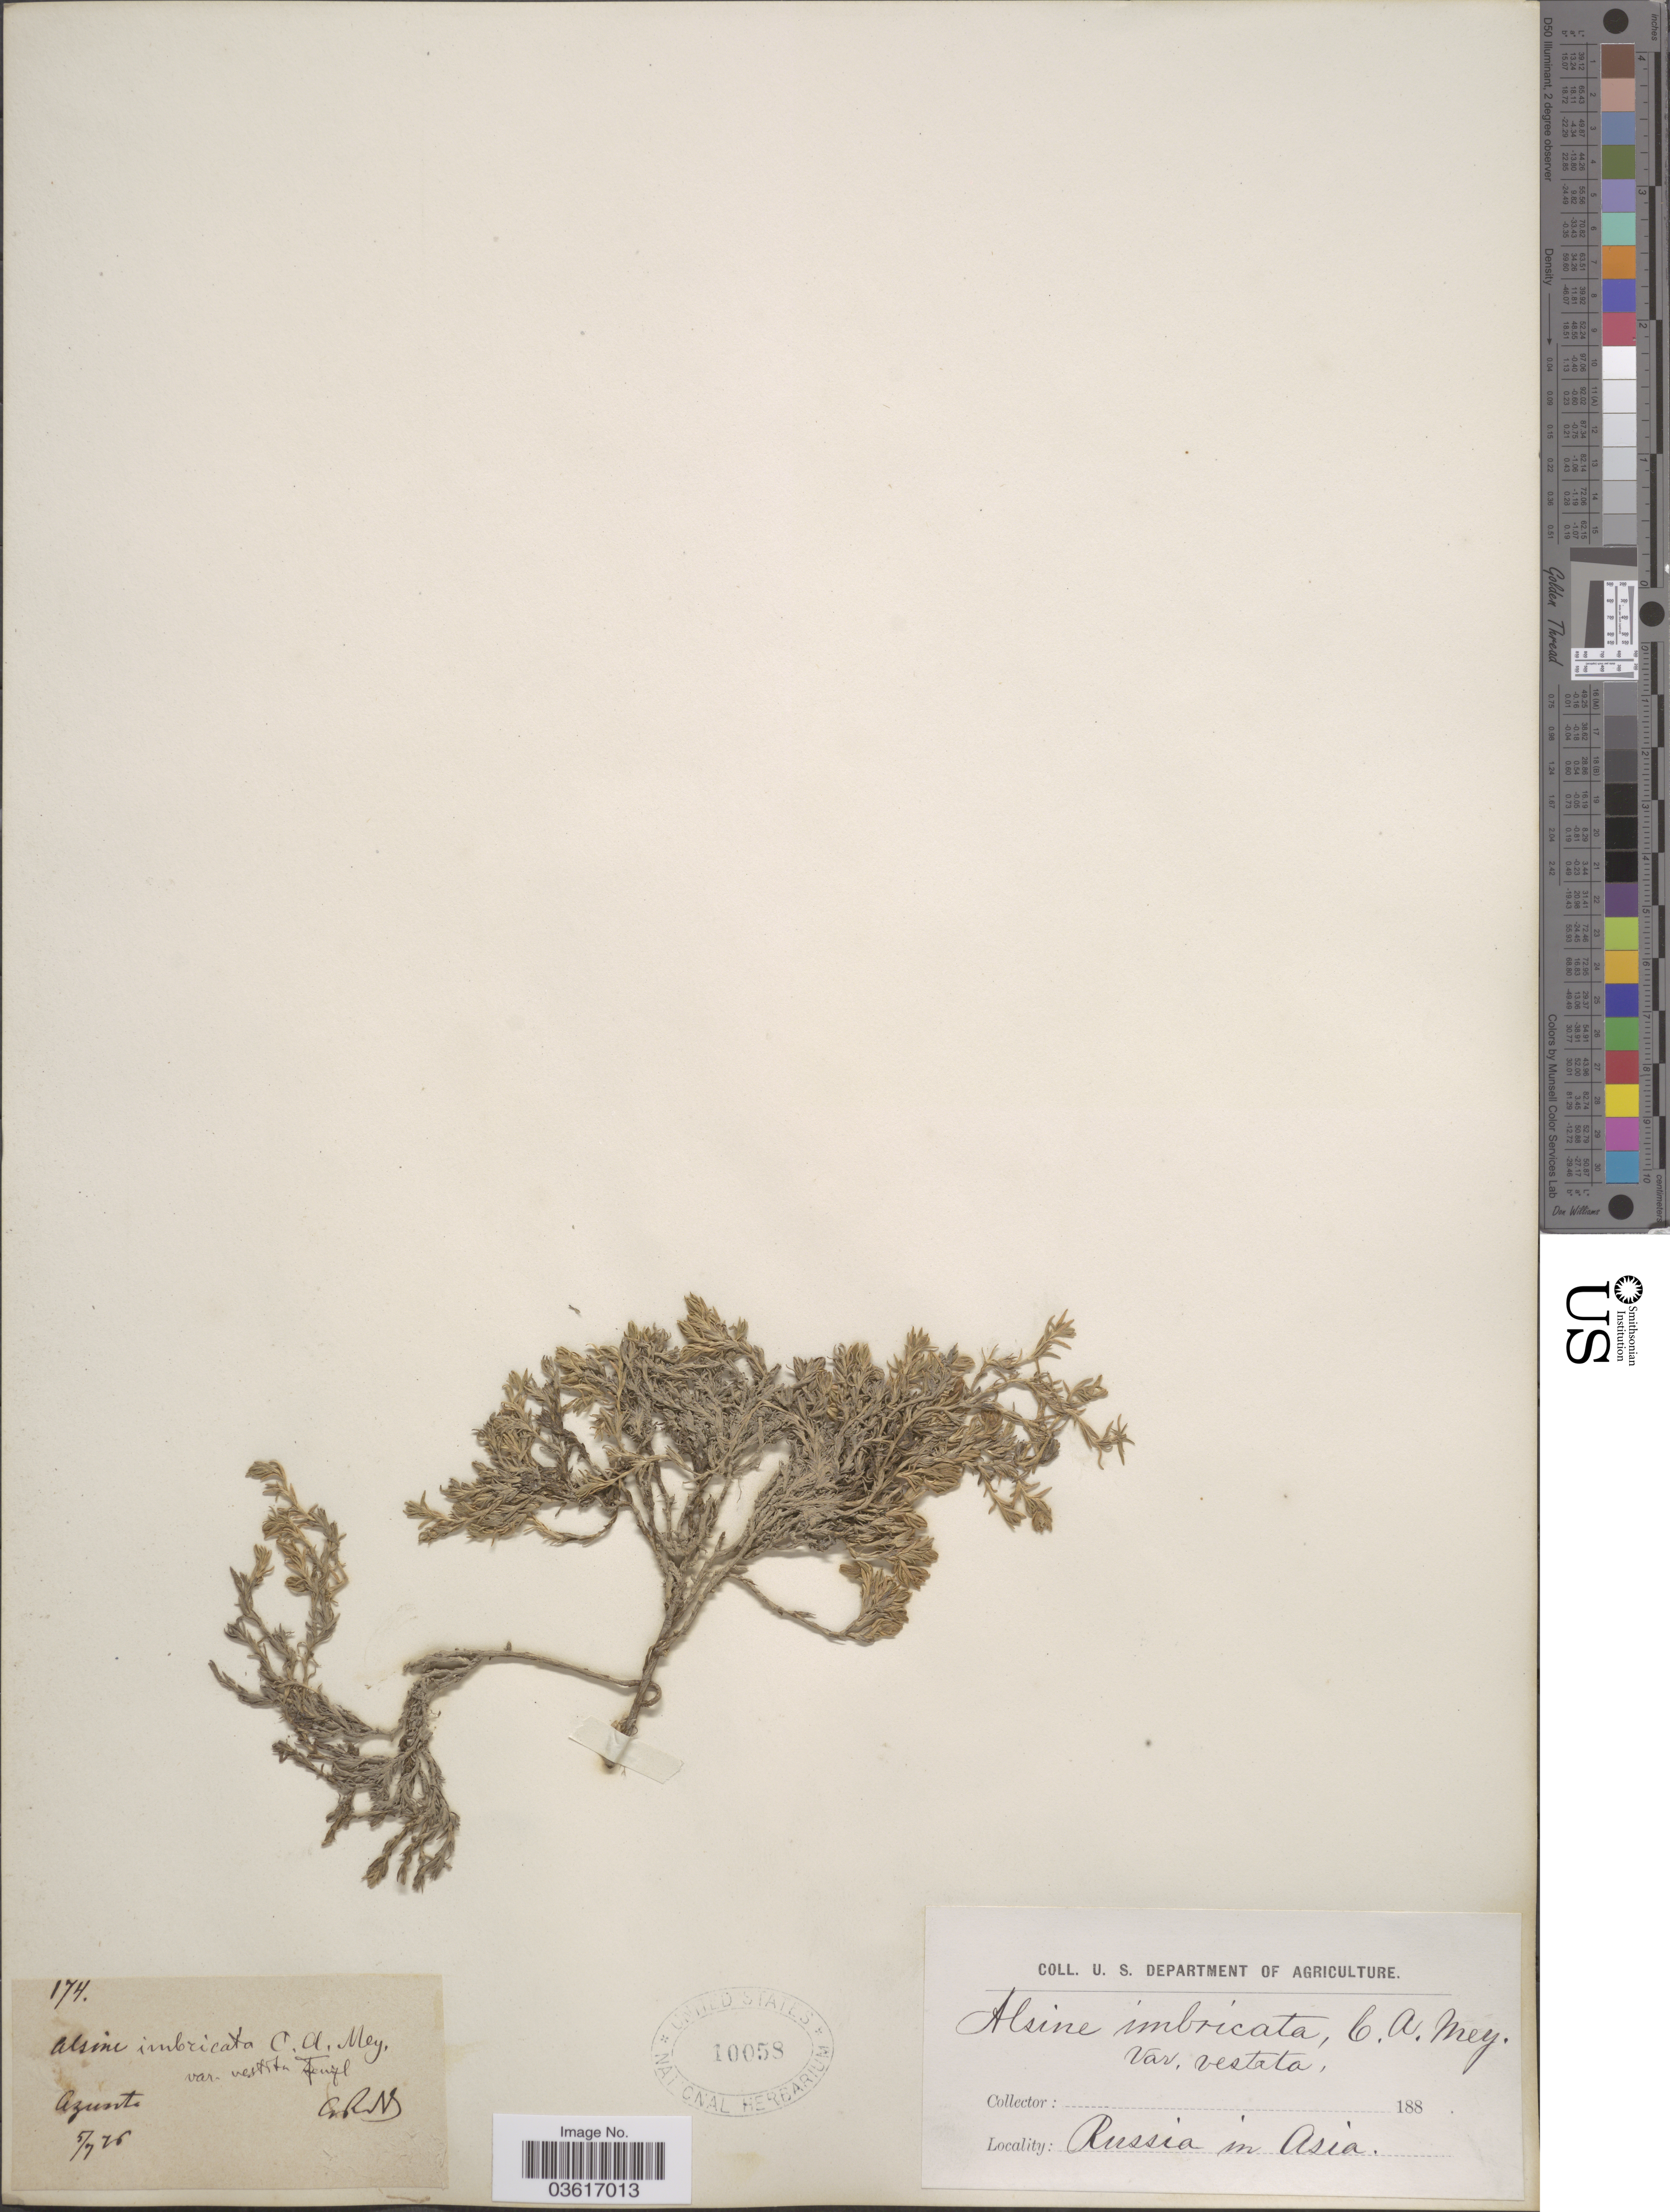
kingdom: Plantae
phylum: Tracheophyta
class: Magnoliopsida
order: Caryophyllales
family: Caryophyllaceae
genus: Pseudocherleria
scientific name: Pseudocherleria imbricata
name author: (C.A. Mey.) Dillenb. & Kadereit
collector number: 174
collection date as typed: Transcribed d/m/y: 5/7/76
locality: Azunto Russia in Asia. [interpreted]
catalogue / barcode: US 10058